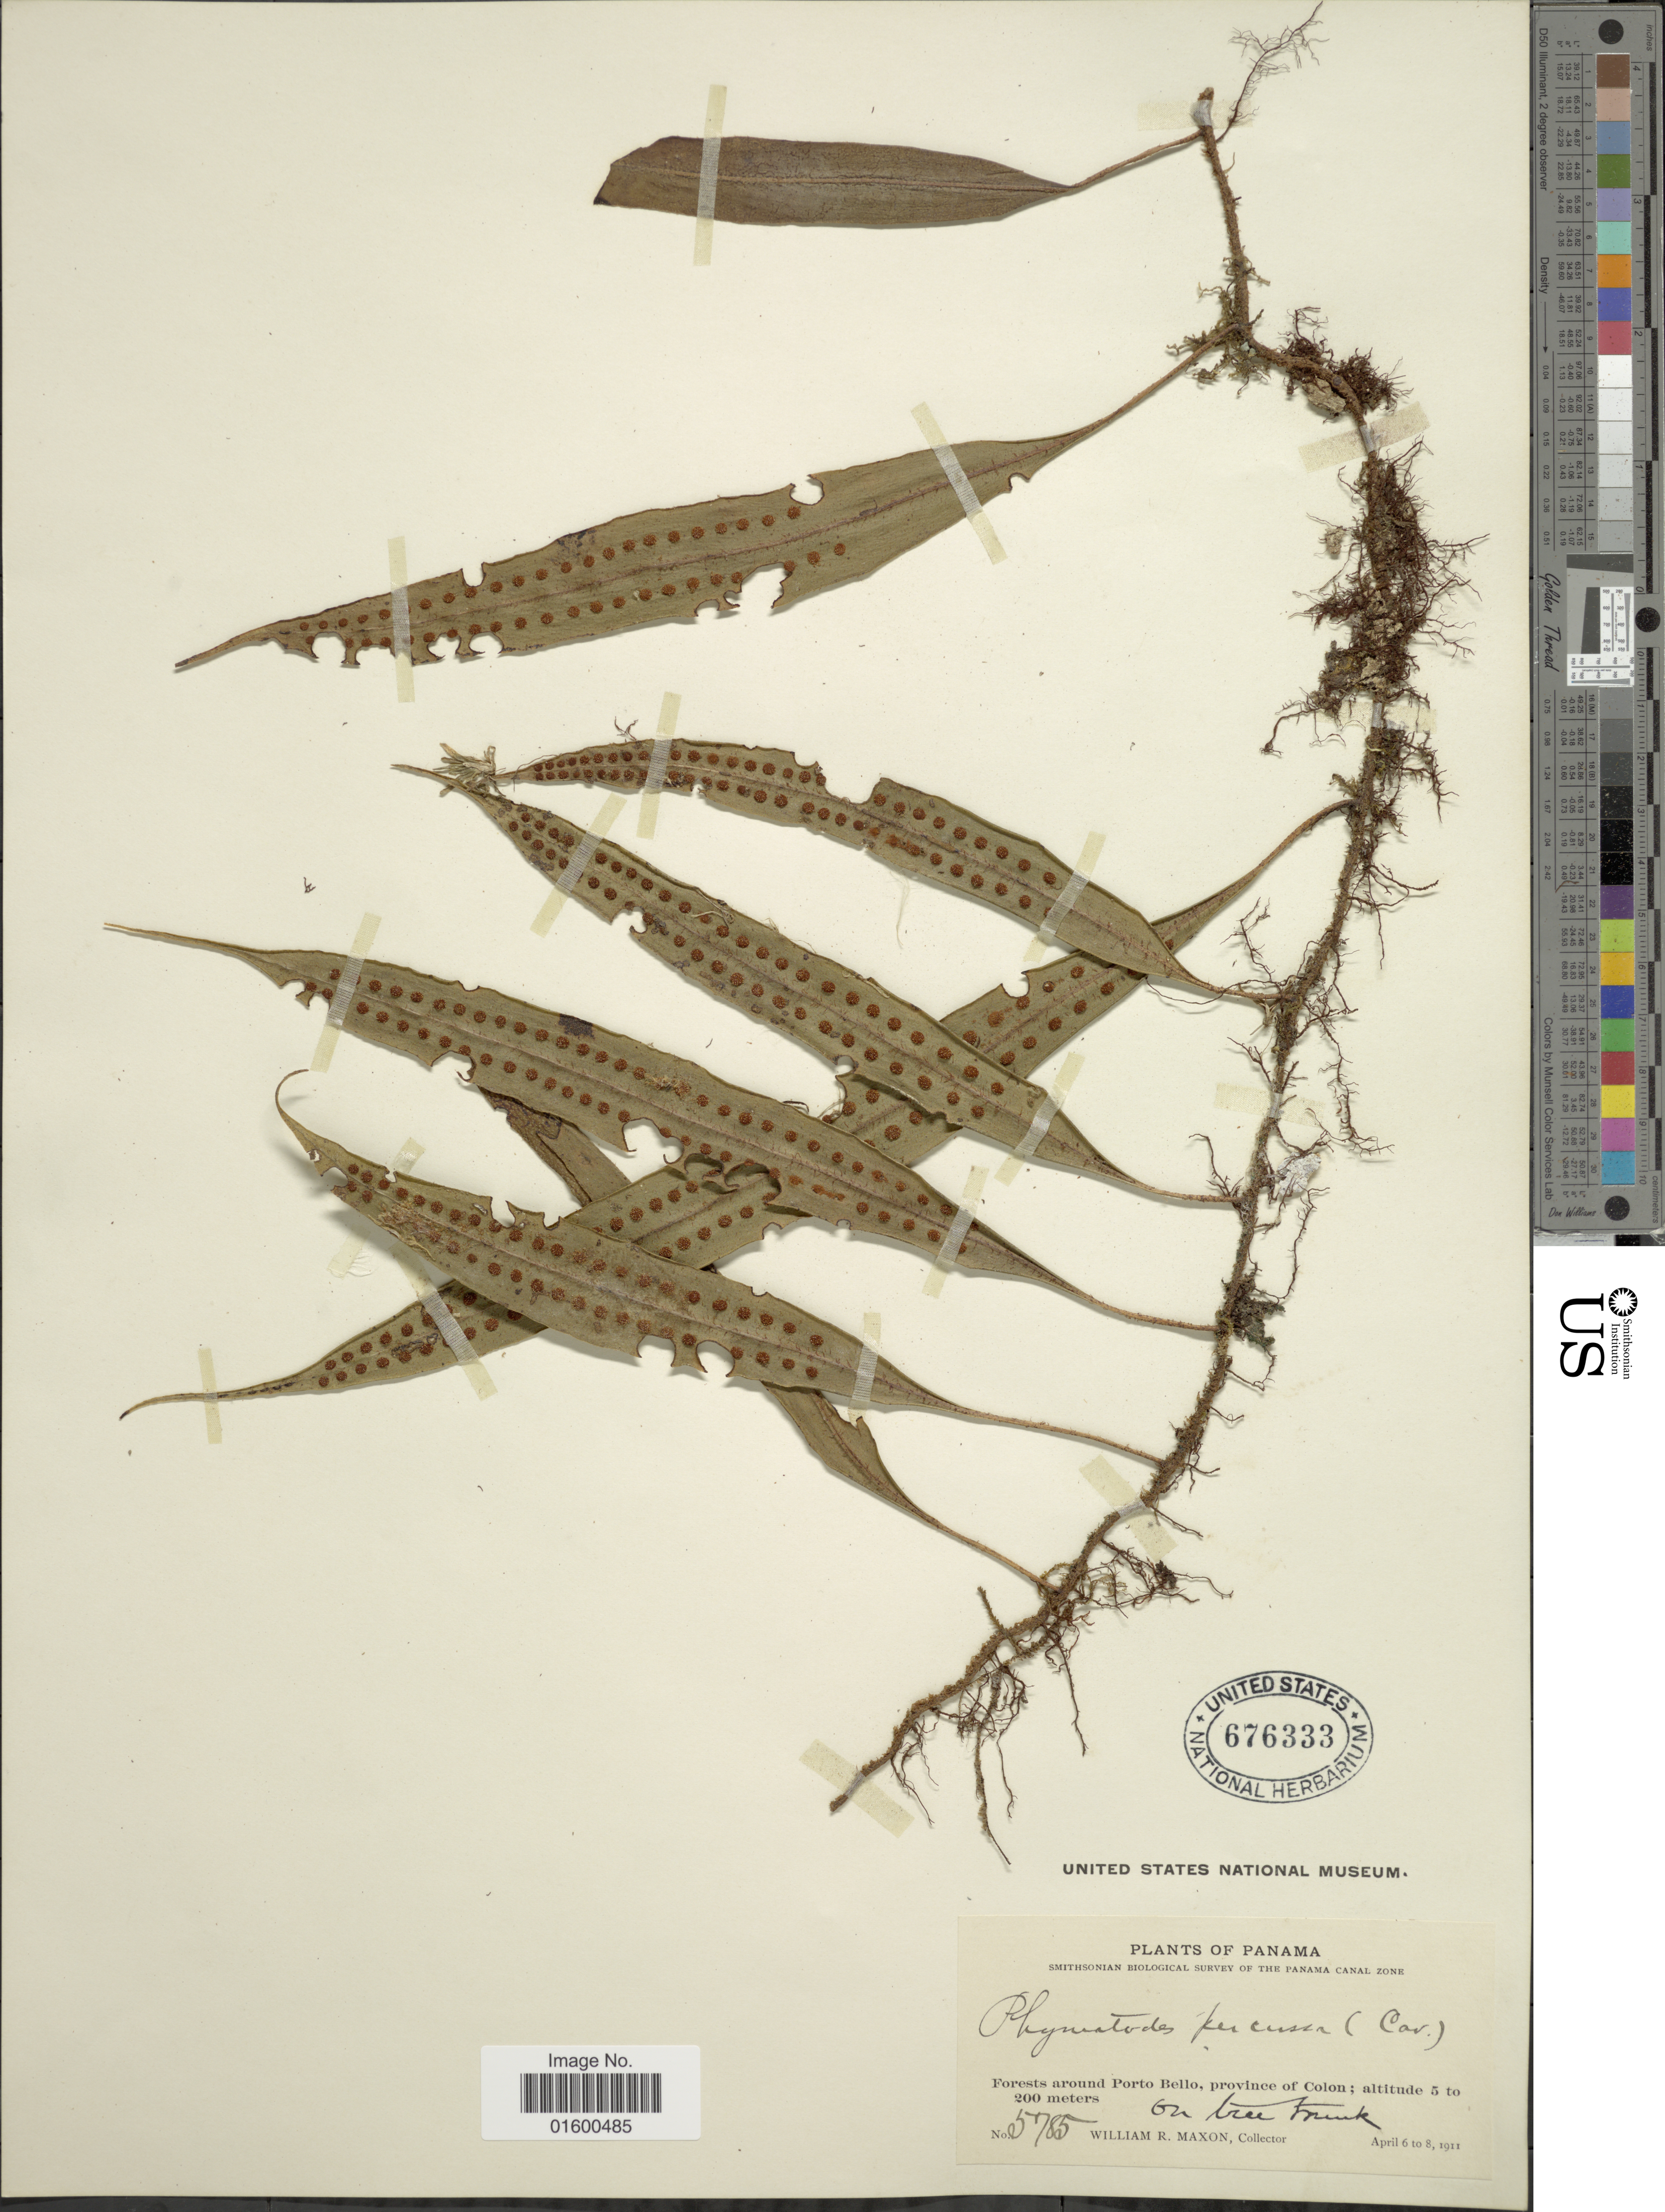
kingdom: Plantae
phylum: Tracheophyta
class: Polypodiopsida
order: Polypodiales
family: Polypodiaceae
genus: Microgramma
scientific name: Microgramma percussa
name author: (Cav.) de la Sota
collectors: W. R. Maxon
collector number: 5785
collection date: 1911-04-06/1911-04-08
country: Panama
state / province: Colón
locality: Forests around Porto Bello, province of Colon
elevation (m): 5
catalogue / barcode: US 676333